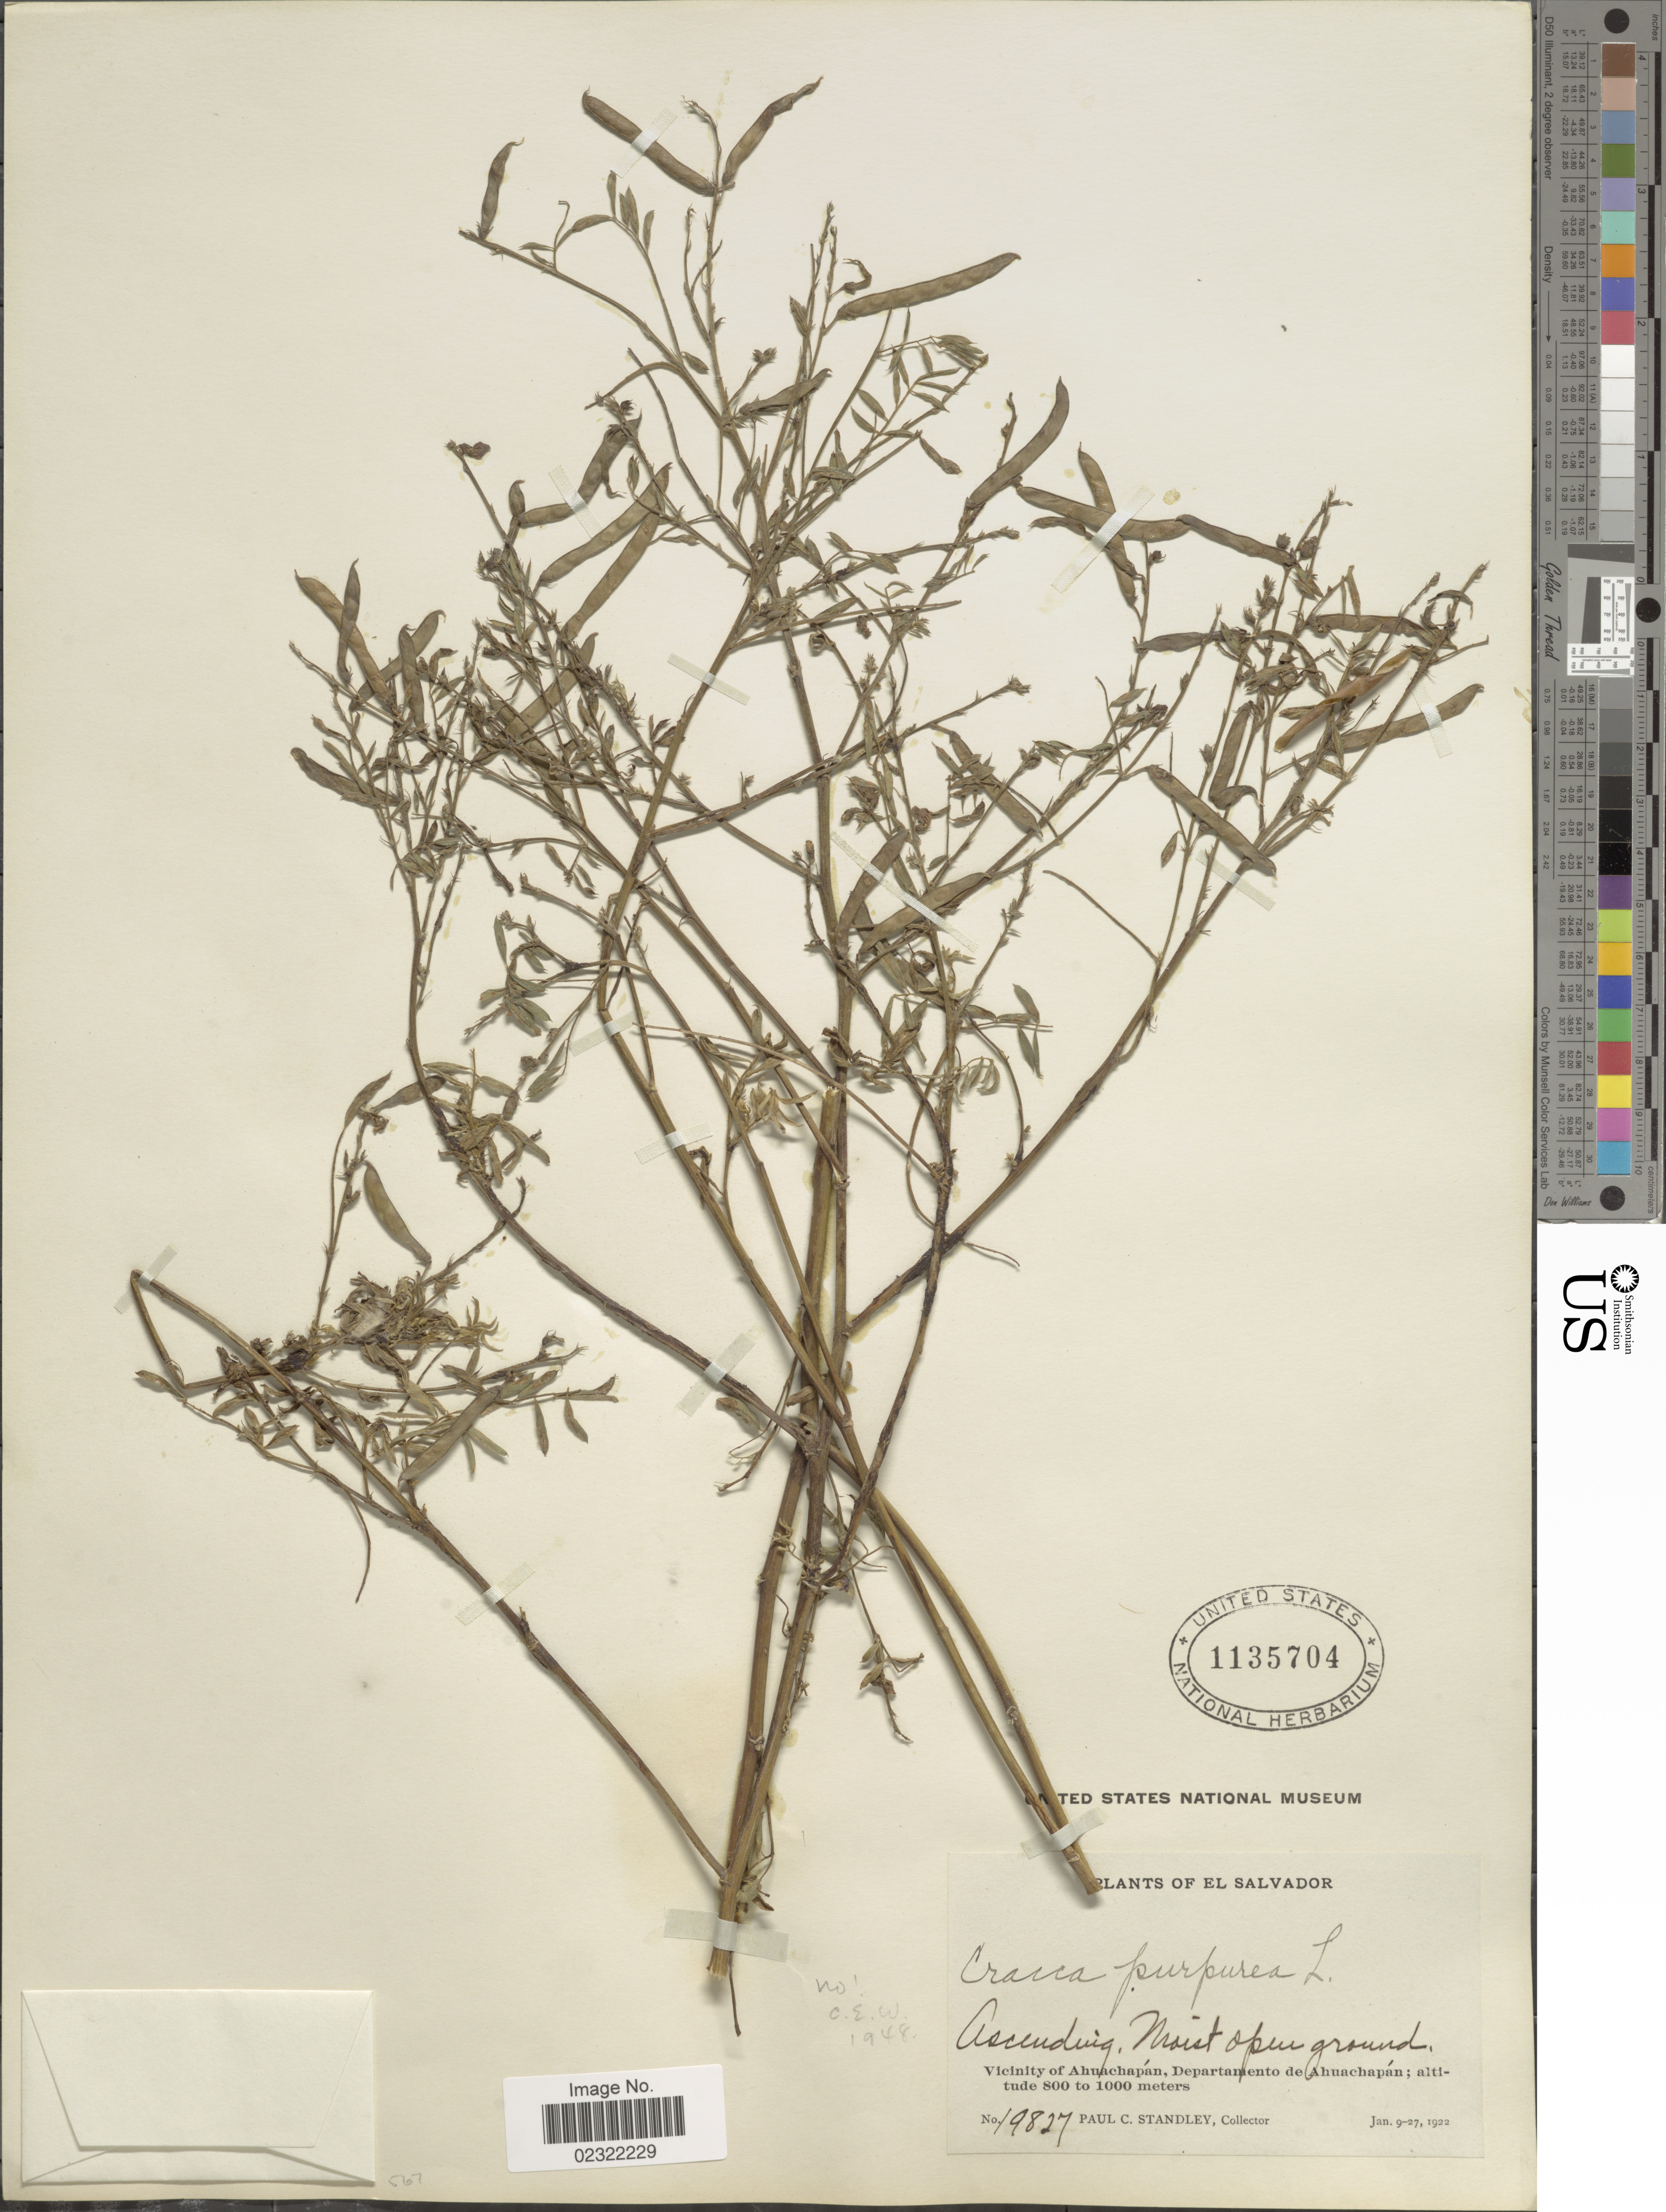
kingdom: Plantae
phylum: Tracheophyta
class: Magnoliopsida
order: Fabales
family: Fabaceae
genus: Tephrosia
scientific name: Tephrosia cinerea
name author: (L.) Pers.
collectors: P. C. Standley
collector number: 19827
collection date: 1922-01-09/1922-01-27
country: El Salvador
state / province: Ahuachapan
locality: Vicinity of Ahuachapan, Departamento de Ahuachapan.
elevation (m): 800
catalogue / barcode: US 1135704